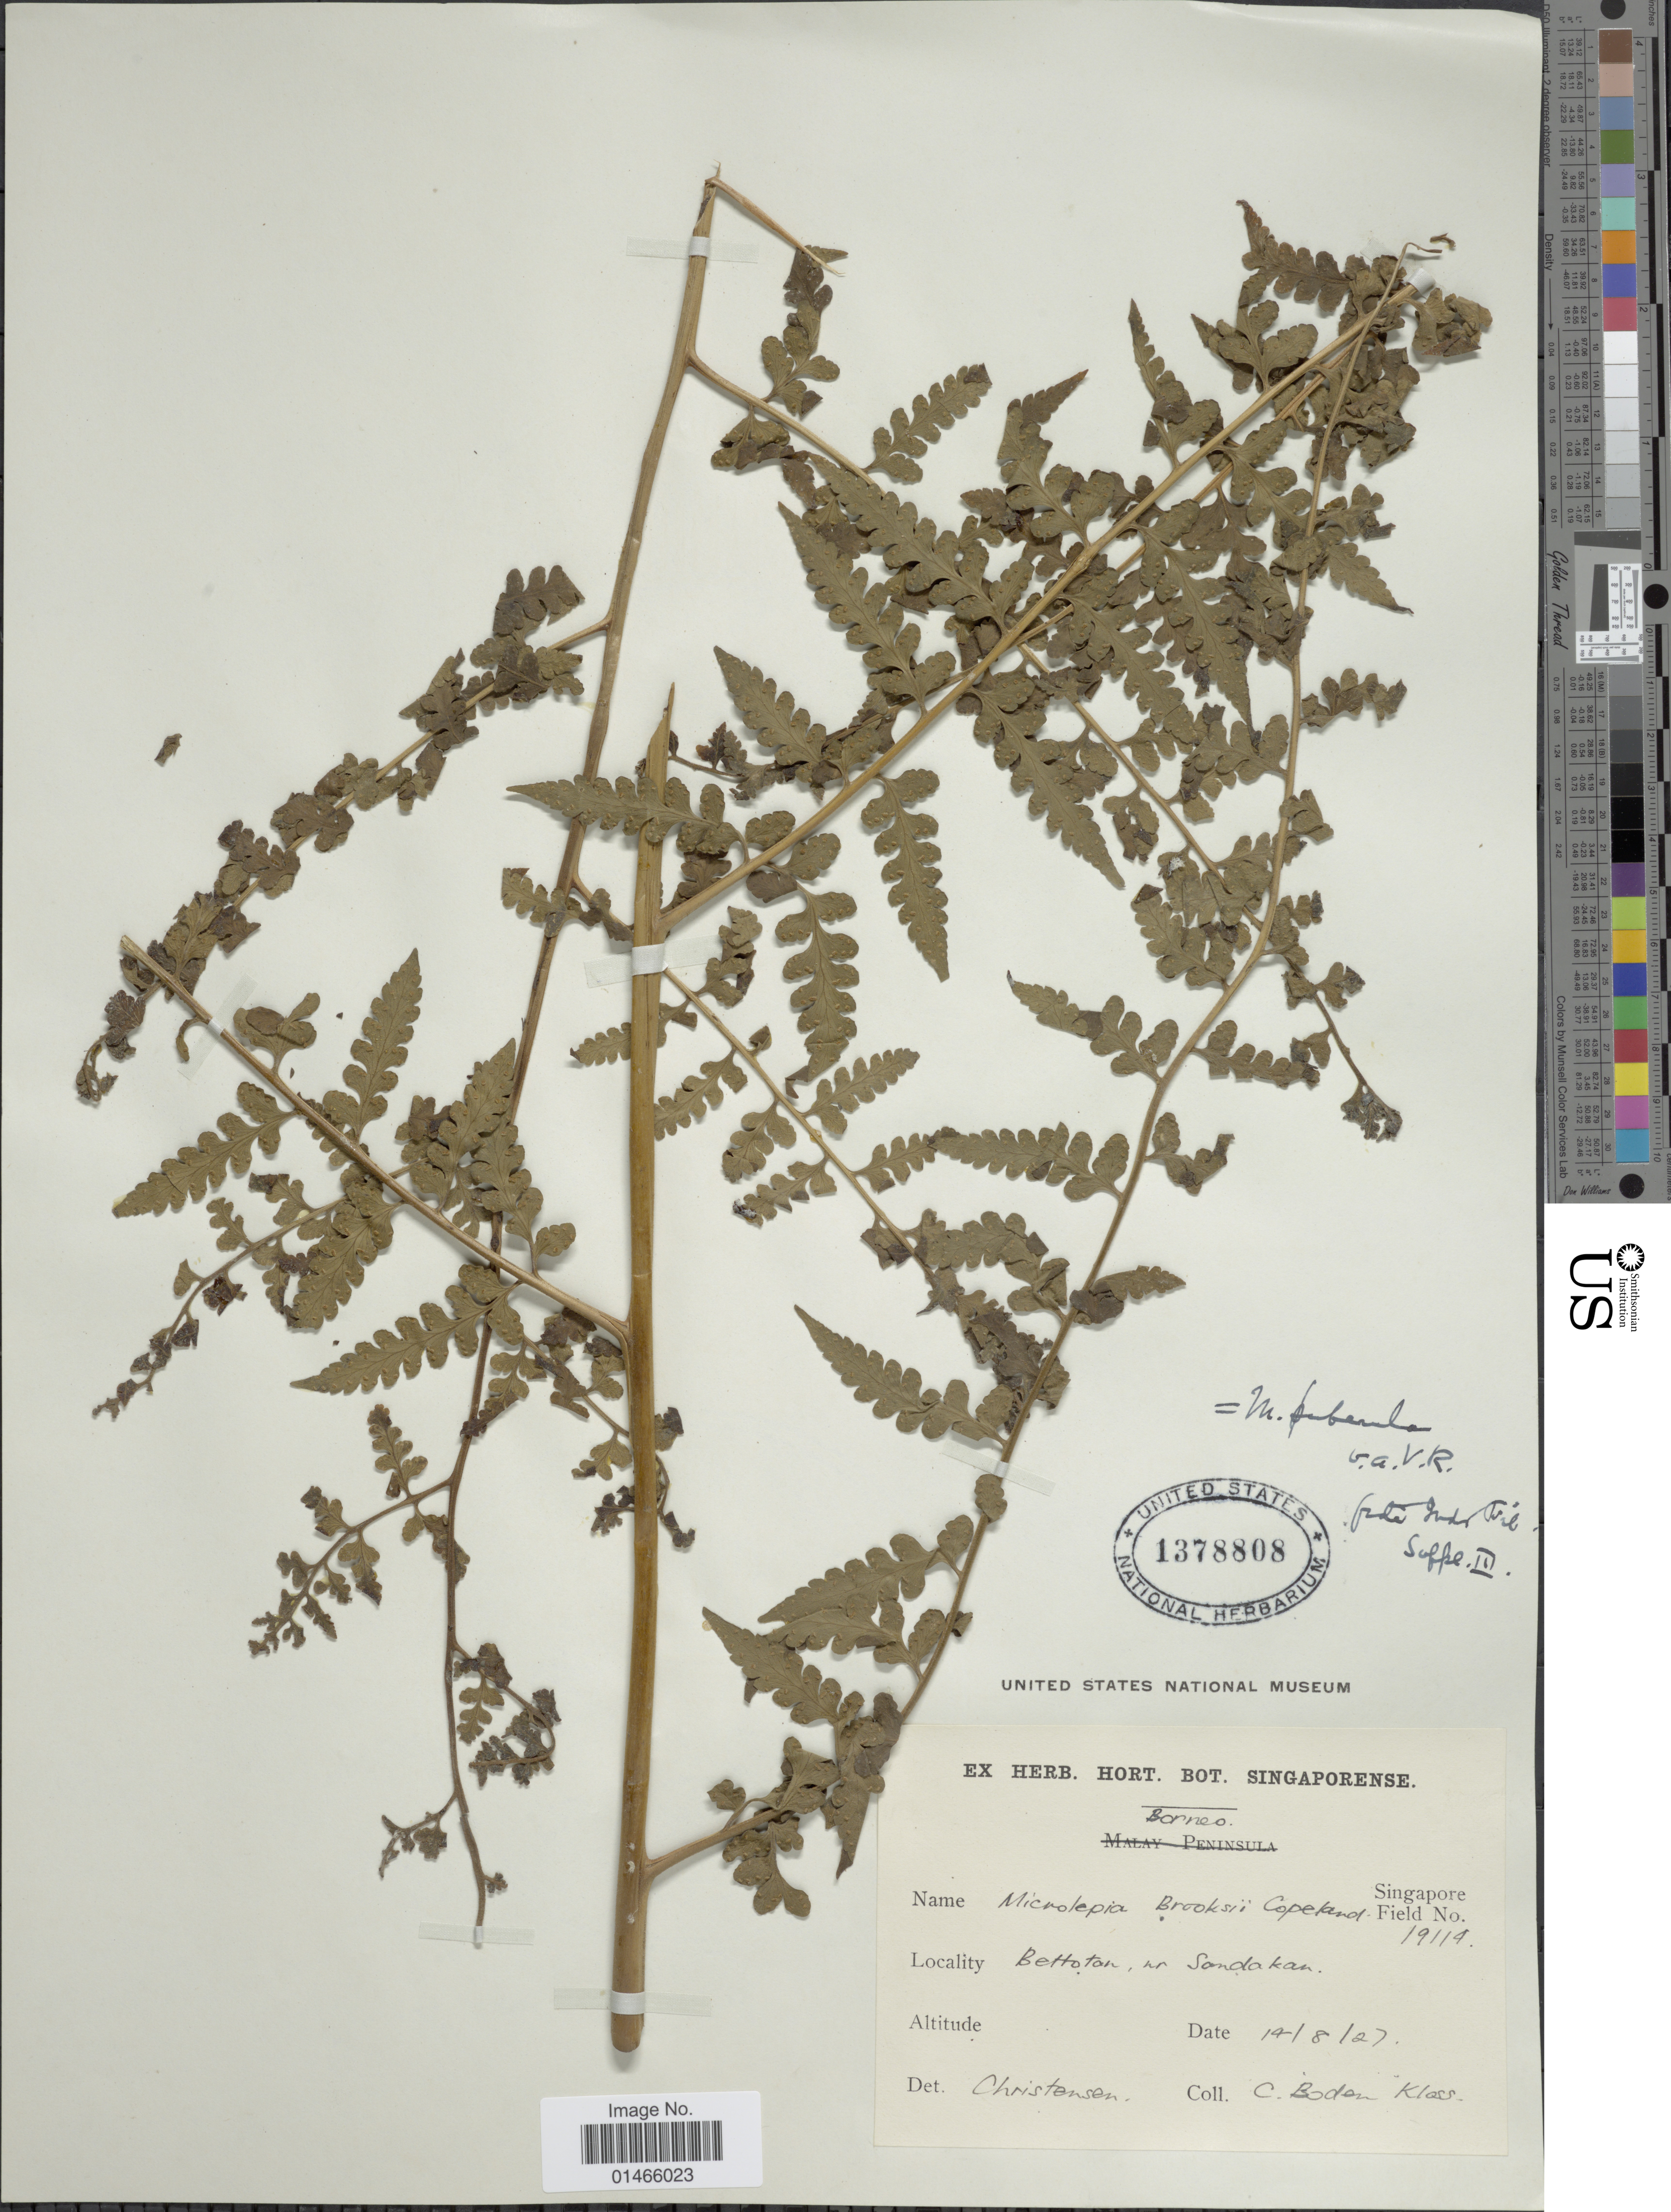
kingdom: Plantae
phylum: Tracheophyta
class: Polypodiopsida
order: Polypodiales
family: Dennstaedtiaceae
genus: Microlepia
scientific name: Microlepia puberula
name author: Alderw.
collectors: C. Boden-Kloss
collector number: Singapore Field 19114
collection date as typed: Transcribed d/m/y: 14/8/27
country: Malaysia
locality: Borneo, Bettotan, nr Sandakan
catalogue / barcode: US 1378808